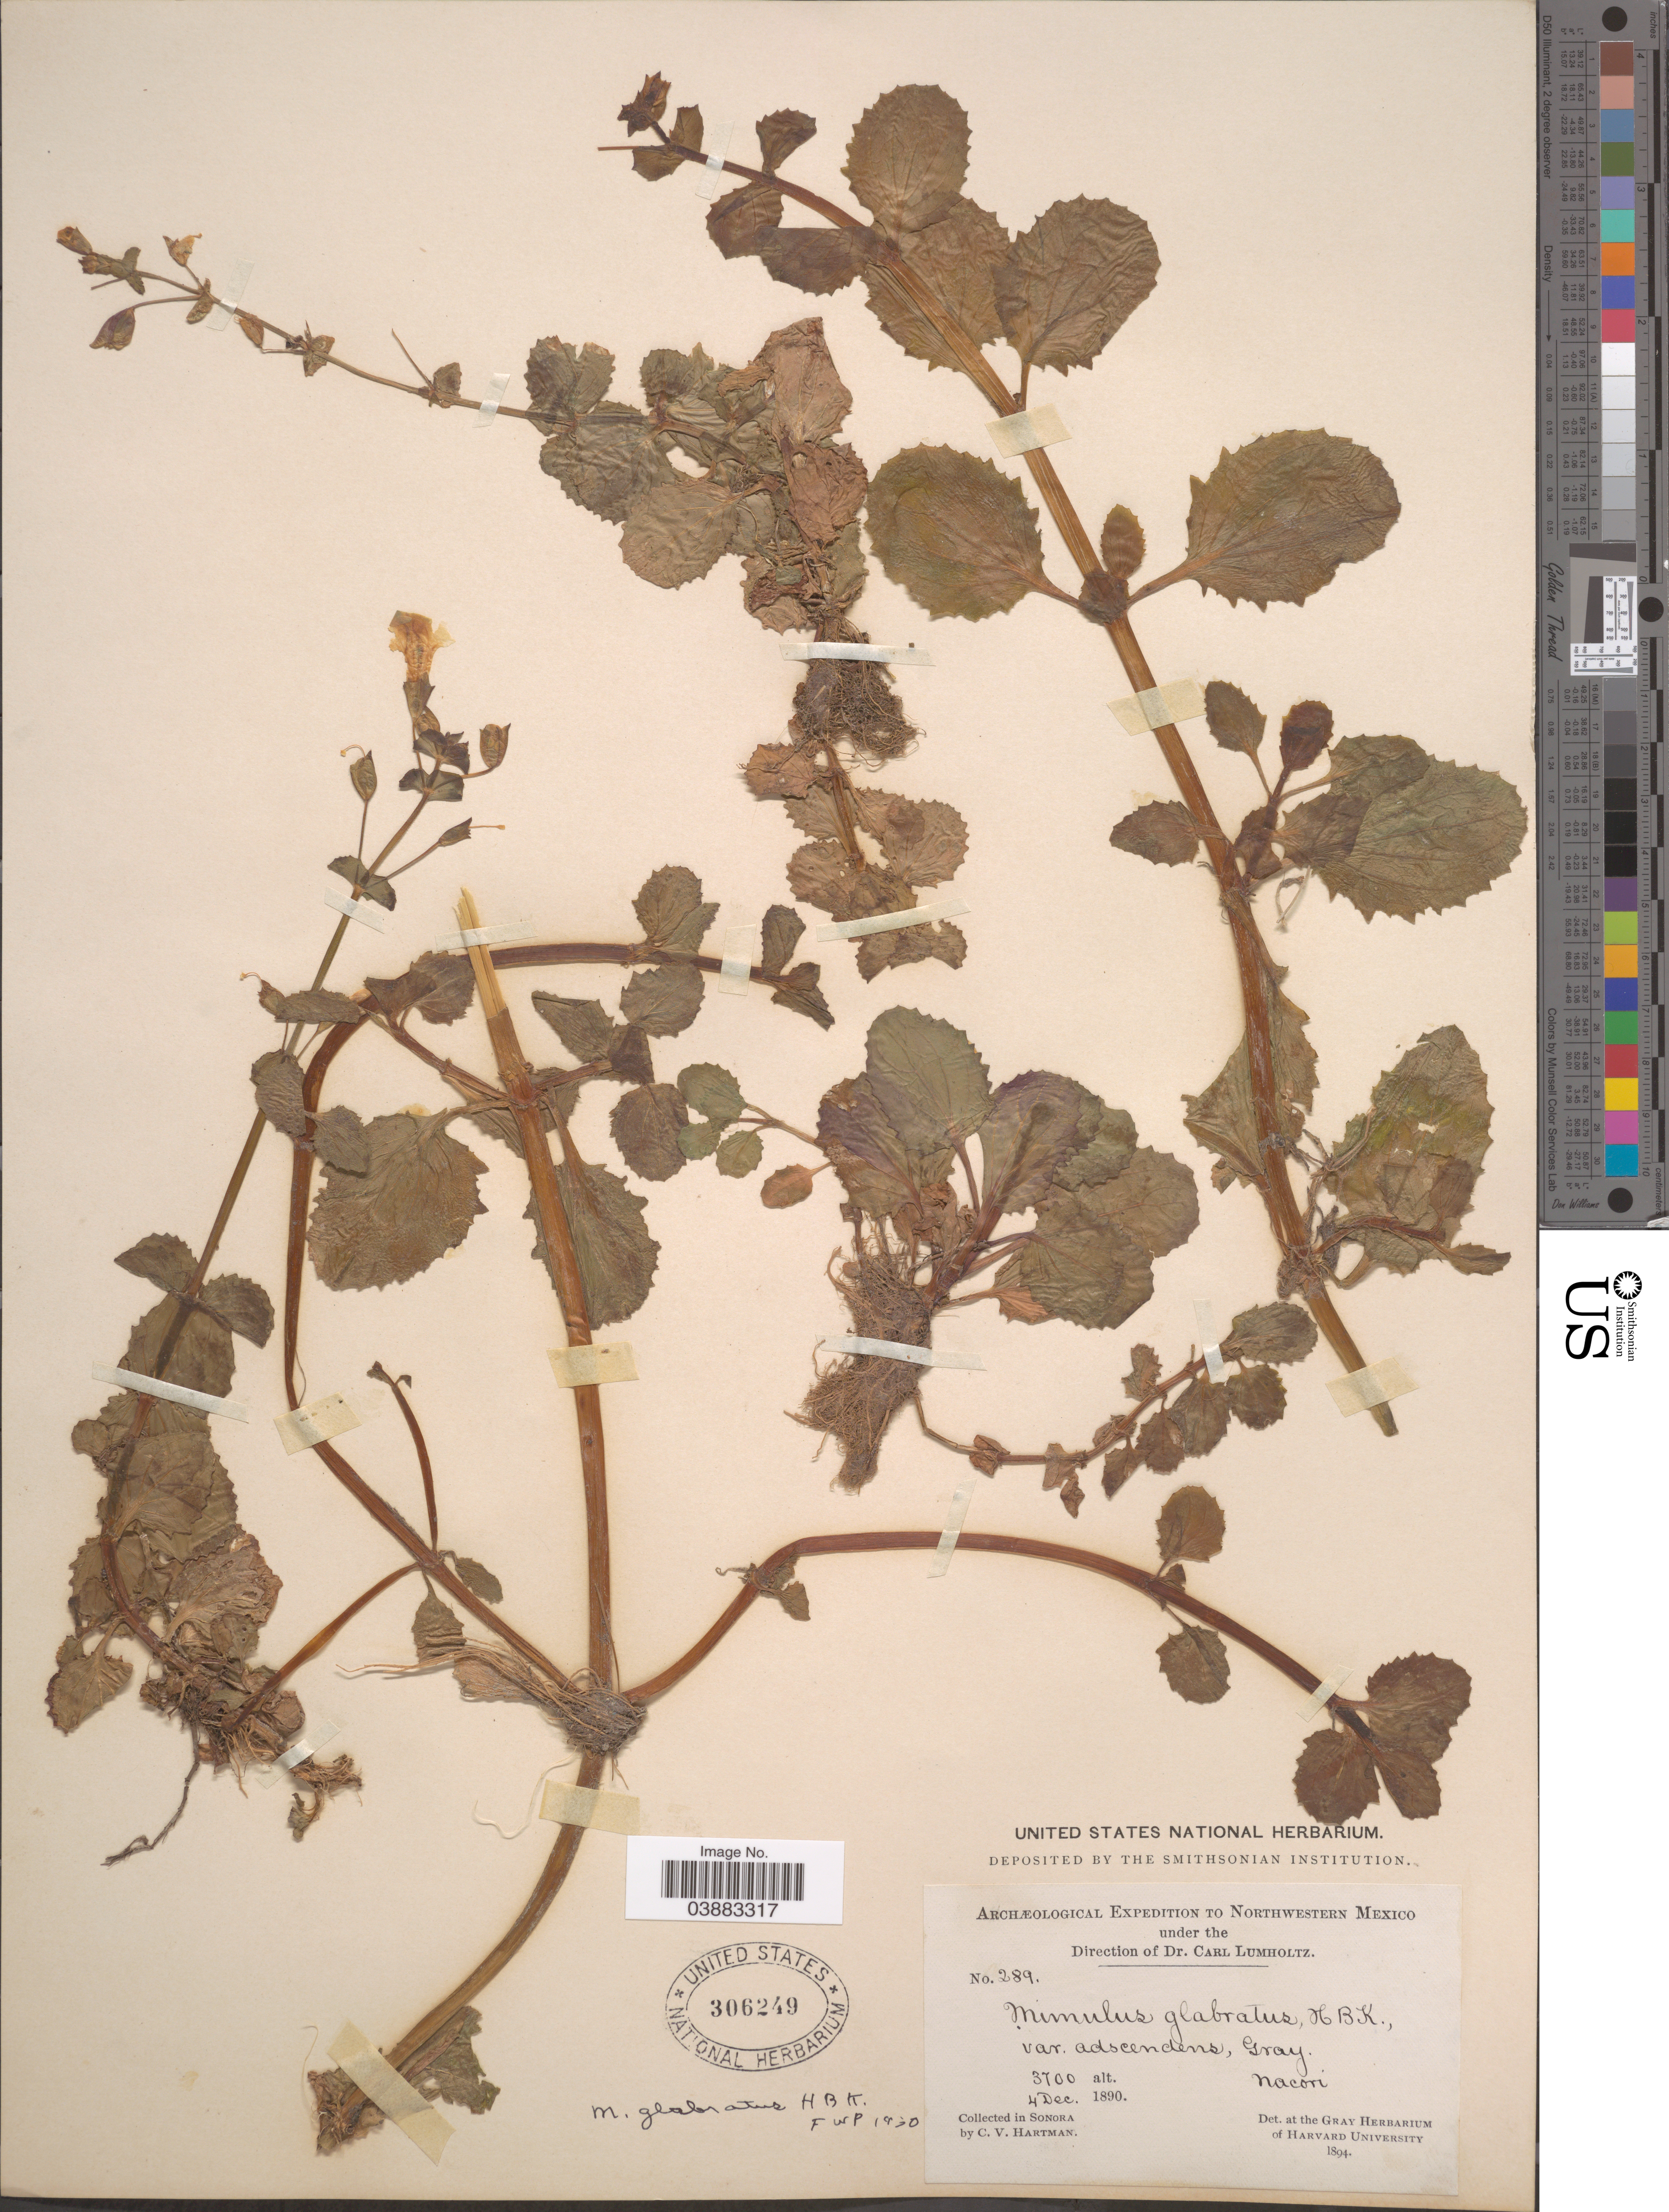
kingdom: Plantae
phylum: Tracheophyta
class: Magnoliopsida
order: Lamiales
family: Phrymaceae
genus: Mimulus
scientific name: Mimulus glabratus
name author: Kunth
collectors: C. V. Hartman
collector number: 289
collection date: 1890-12-04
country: Mexico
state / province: Sonora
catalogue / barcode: US 306249